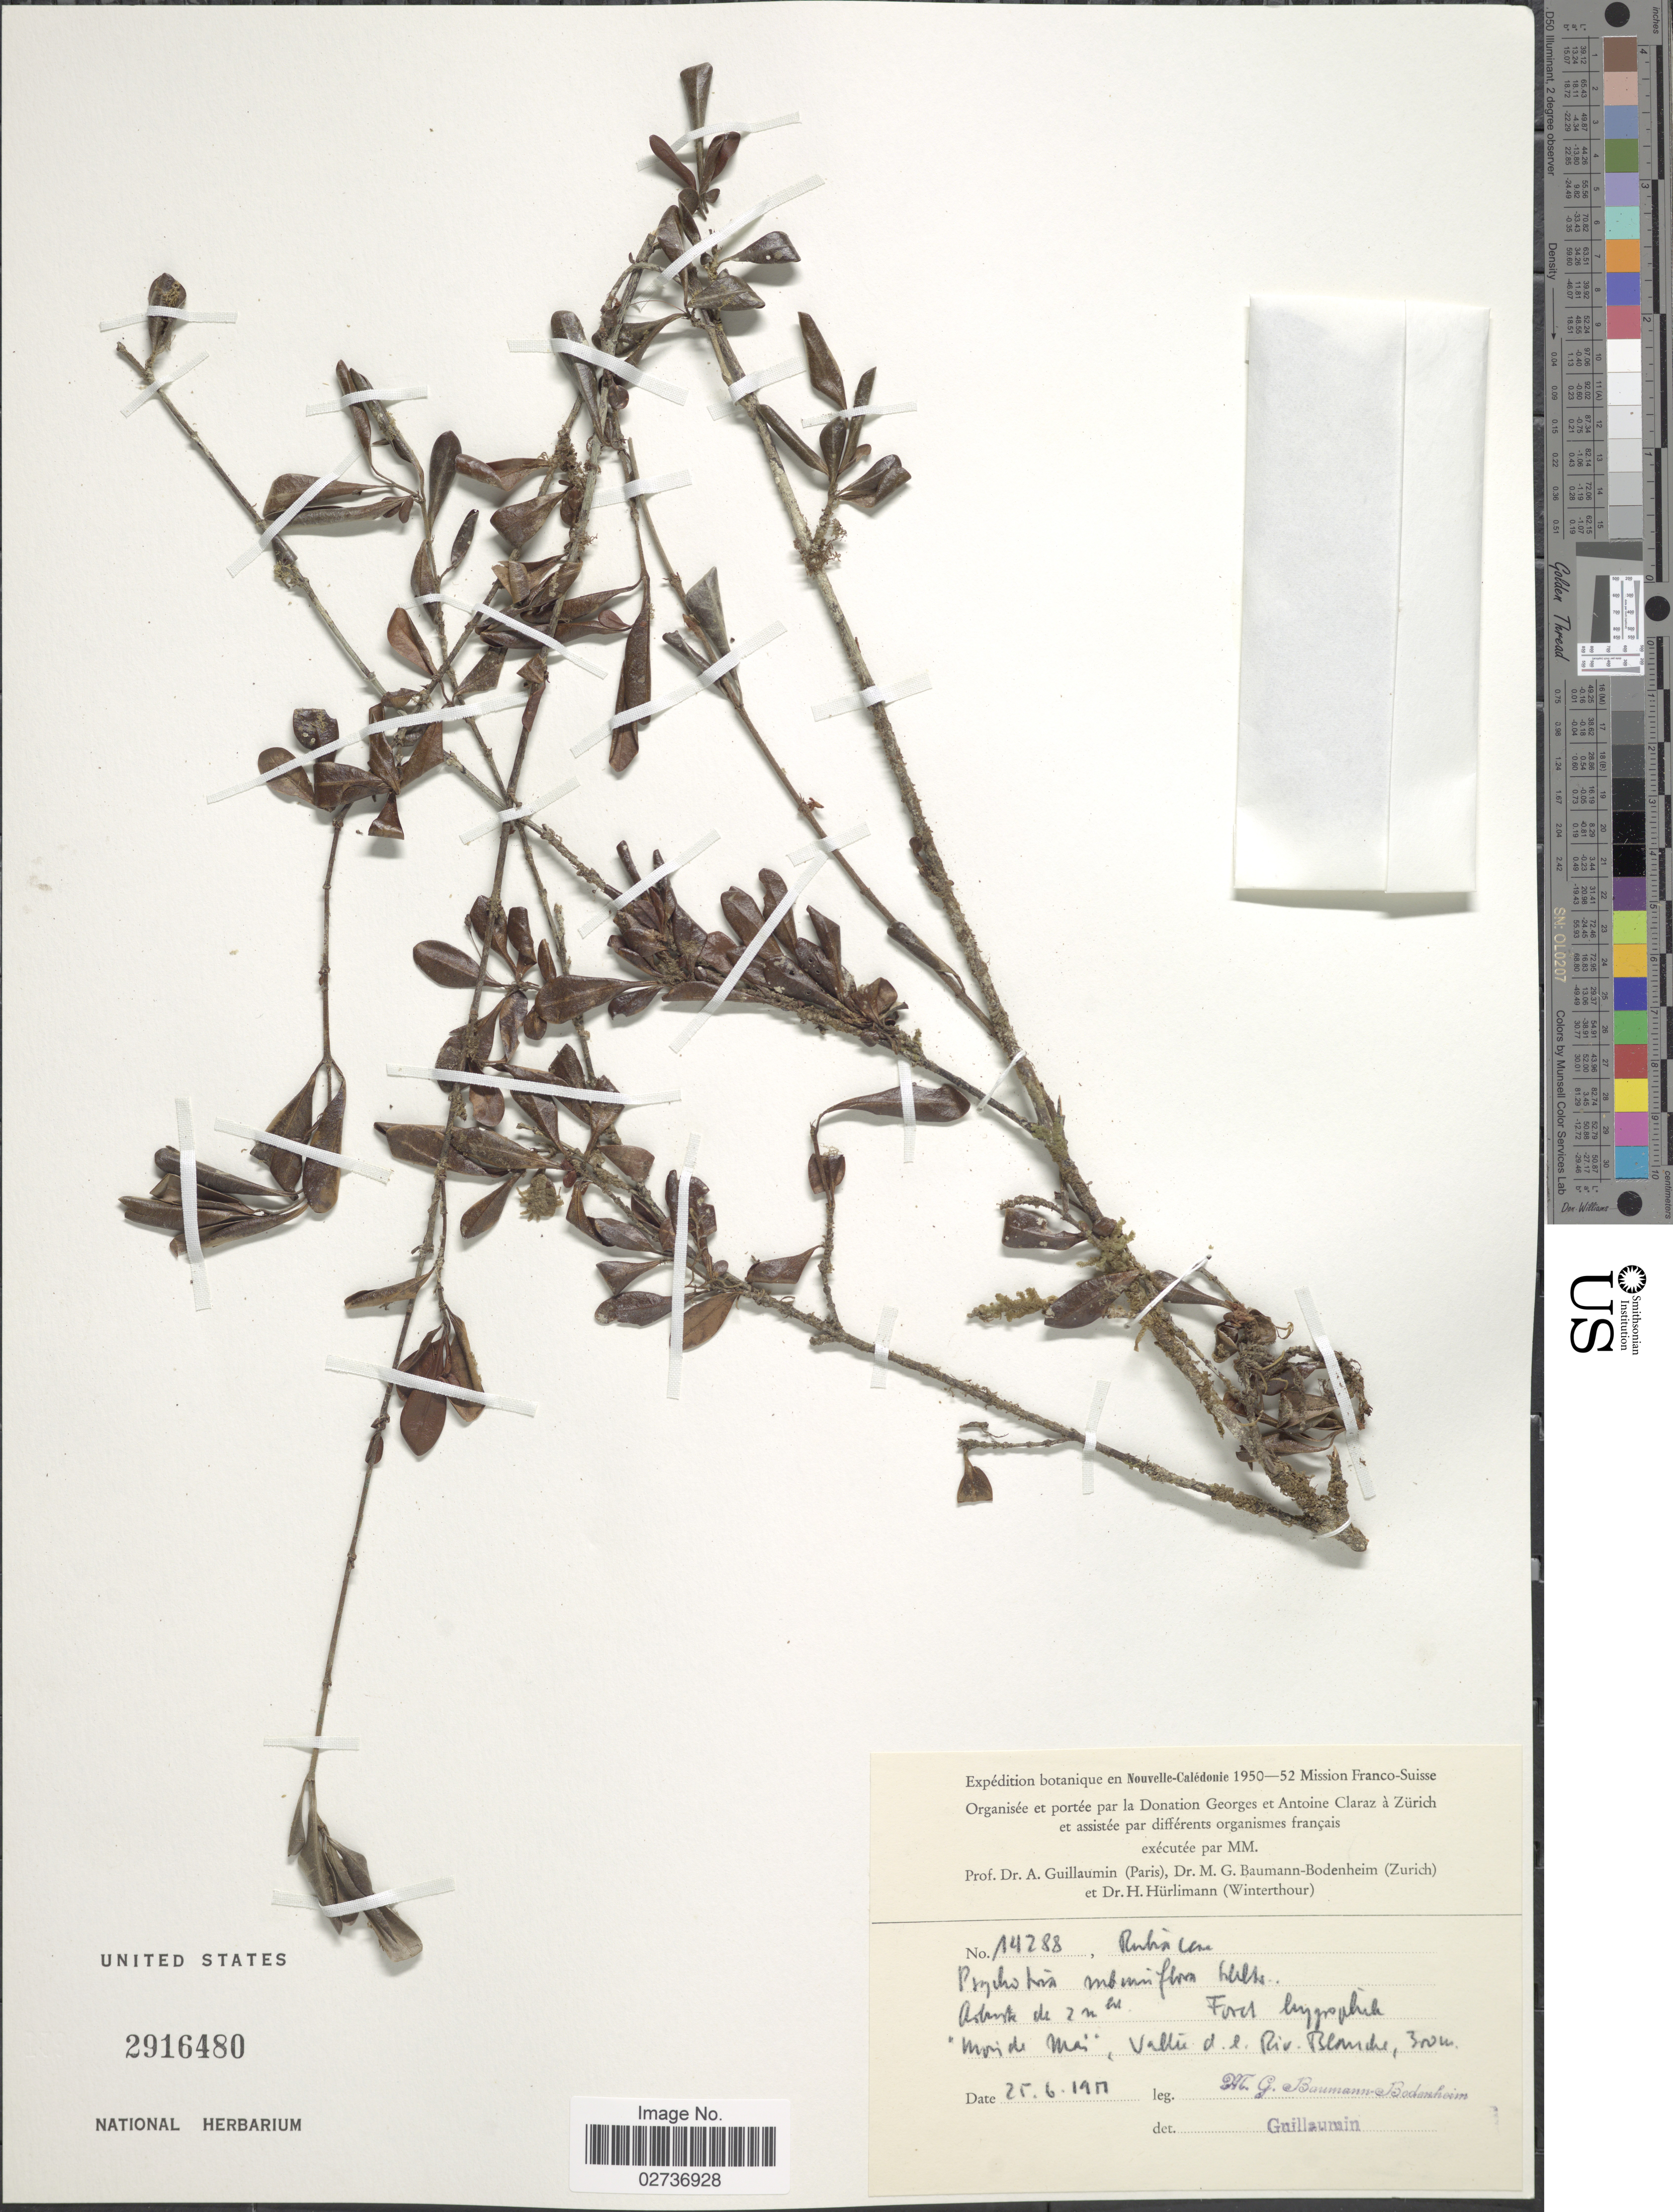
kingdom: Plantae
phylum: Tracheophyta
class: Magnoliopsida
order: Gentianales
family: Rubiaceae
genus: Psychotria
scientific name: Psychotria subuniflora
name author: (Baill.) Schltr.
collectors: M. G. Baumann-Bodenheim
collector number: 14288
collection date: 1951-06-25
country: New Caledonia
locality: Mois de Mas, Vallee d.l. Riv. Blanche [interpreted]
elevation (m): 300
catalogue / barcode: US 2916480